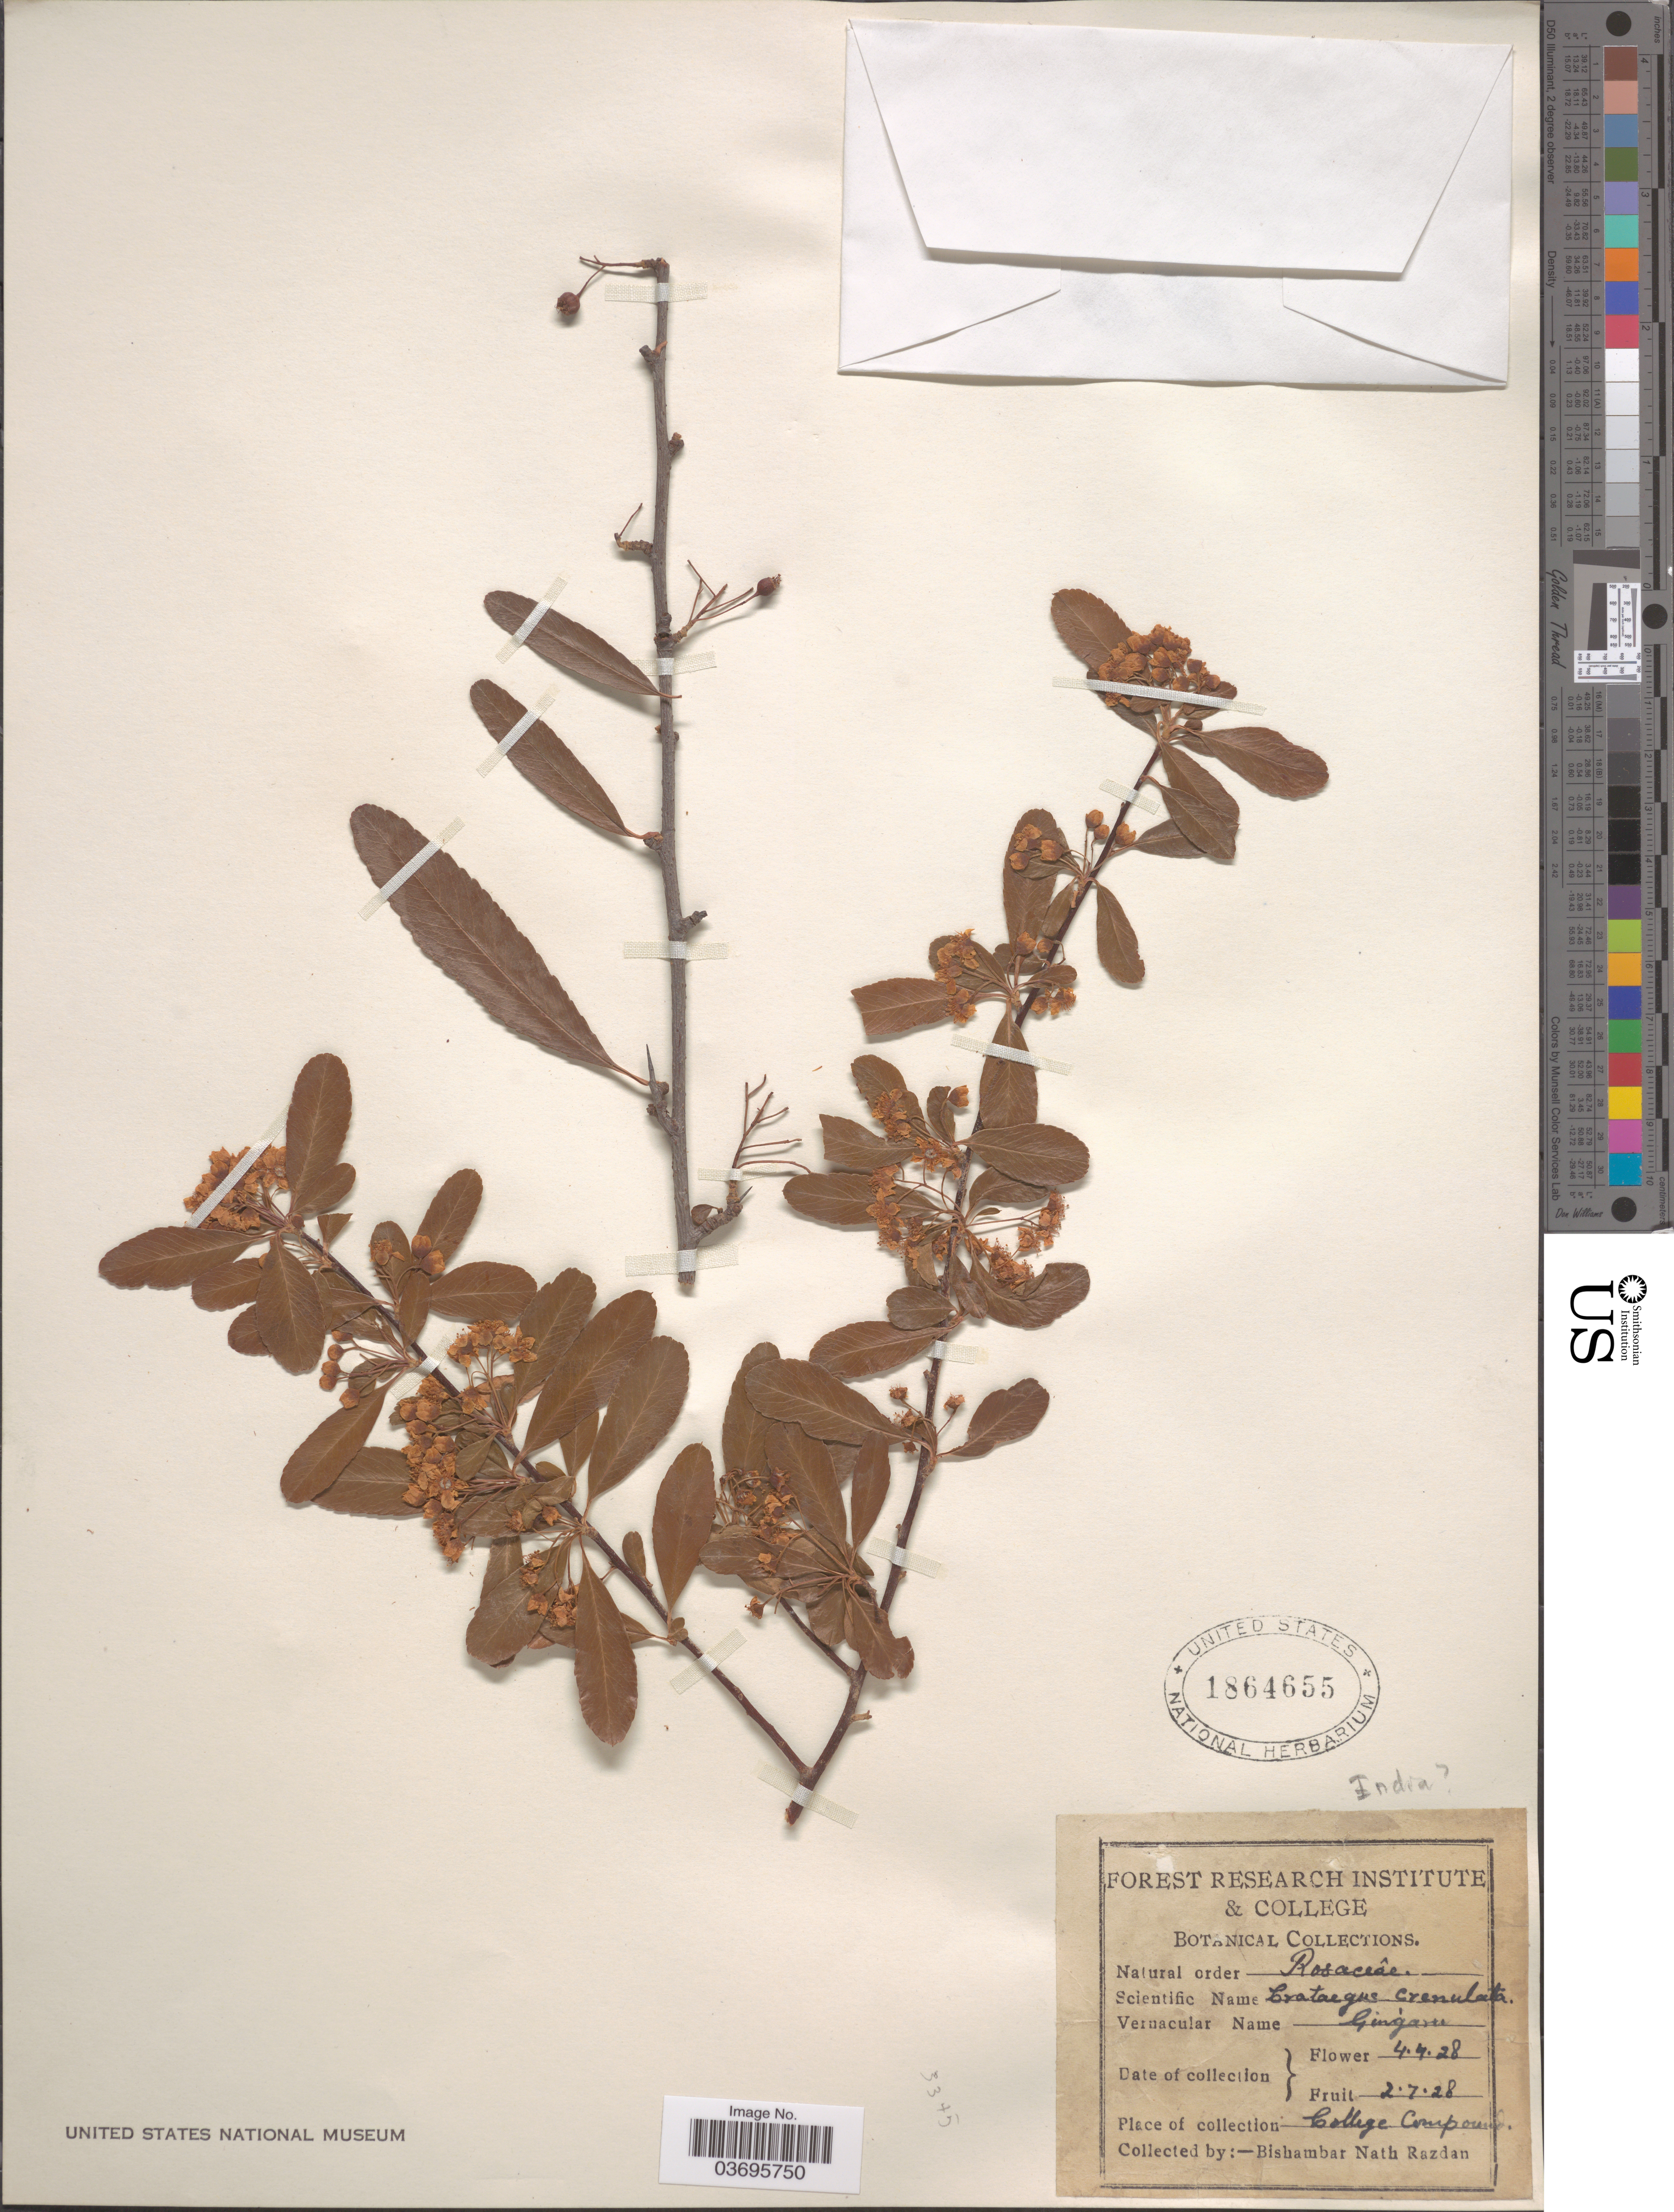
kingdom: Plantae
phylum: Tracheophyta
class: Magnoliopsida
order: Rosales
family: Rosaceae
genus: Pyracantha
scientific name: Pyracantha crenulata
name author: (D. Don) M. Roem.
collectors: B. Razdan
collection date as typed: Transcribed d/m/y: 4/4/28 to 2/7/28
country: India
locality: College Compound.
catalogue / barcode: US 1864655